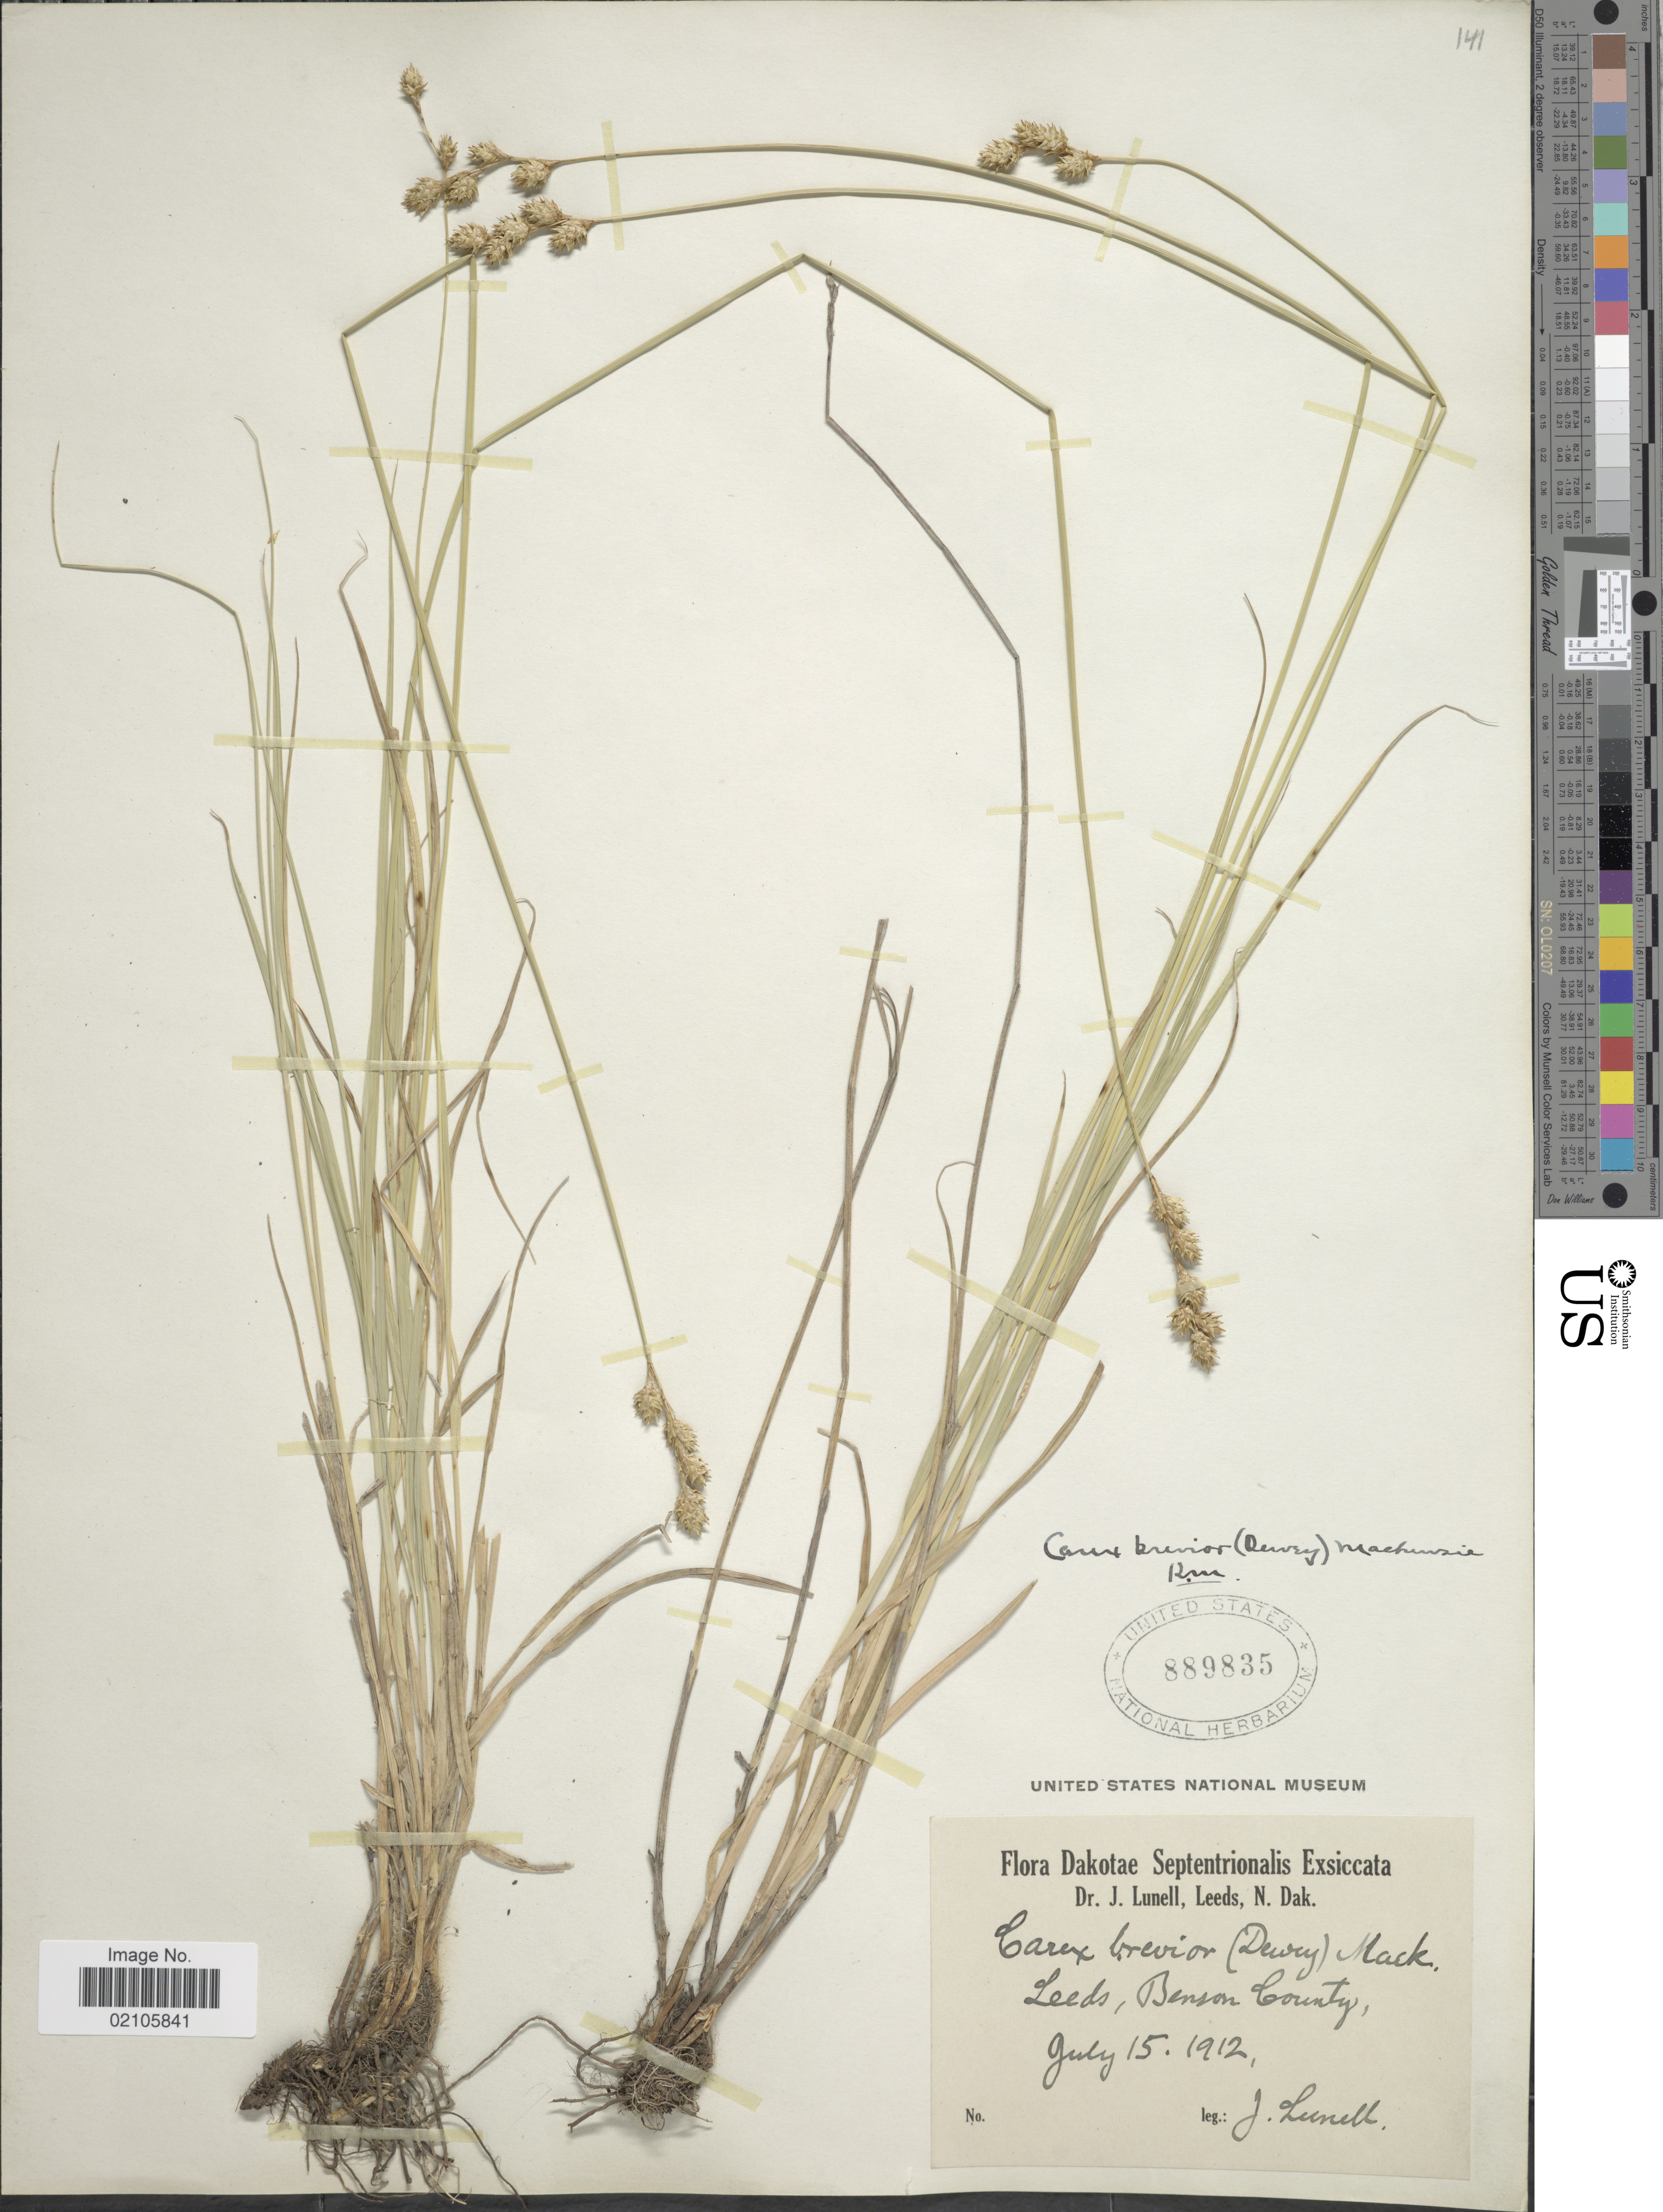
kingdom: Plantae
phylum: Tracheophyta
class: Liliopsida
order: Poales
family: Cyperaceae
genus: Carex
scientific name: Carex brevior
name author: (Dewey) Mack. ex Lunell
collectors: J. Lunell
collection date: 1912-07-15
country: United States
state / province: North Dakota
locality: Dakotae Septentrionalis, Leeds, Benson County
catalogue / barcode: US 889835